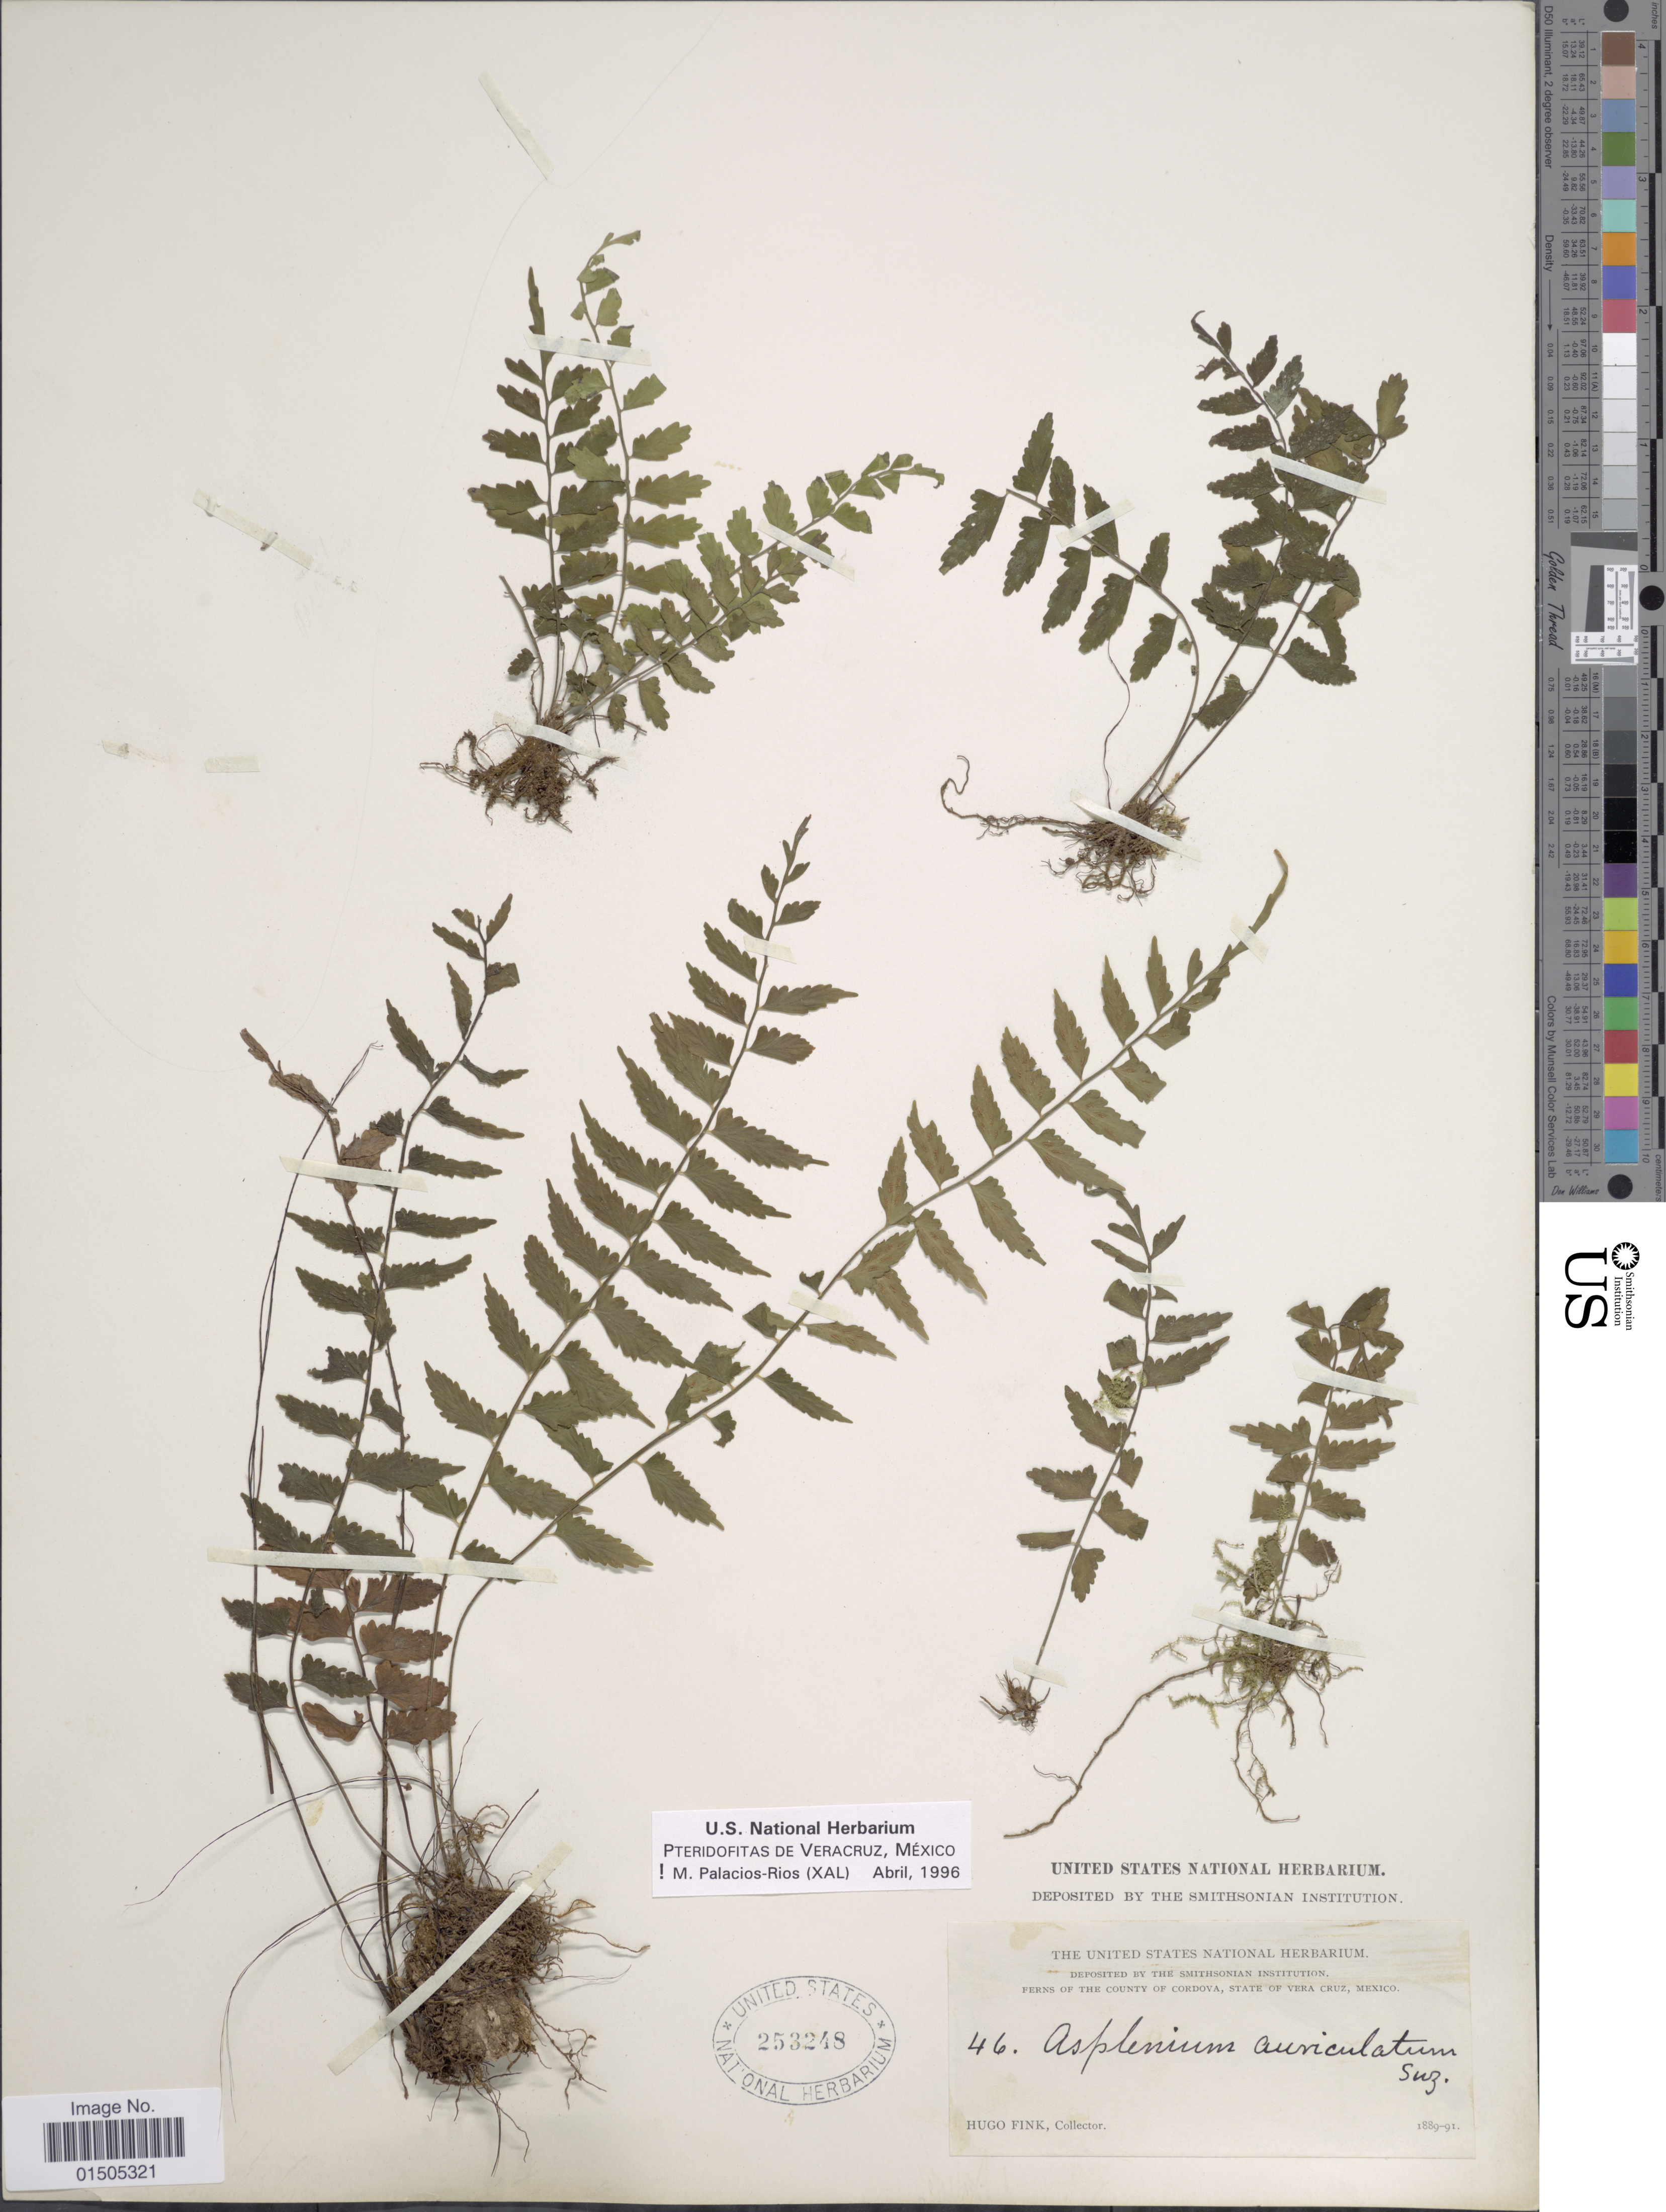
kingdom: Plantae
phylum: Tracheophyta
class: Polypodiopsida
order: Polypodiales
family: Aspleniaceae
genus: Asplenium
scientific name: Asplenium auriculatum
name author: Sw.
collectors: H. Fink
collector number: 46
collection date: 1889/1891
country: Mexico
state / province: Veracruz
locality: Ferns of the County of Cordova.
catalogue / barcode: US 253248